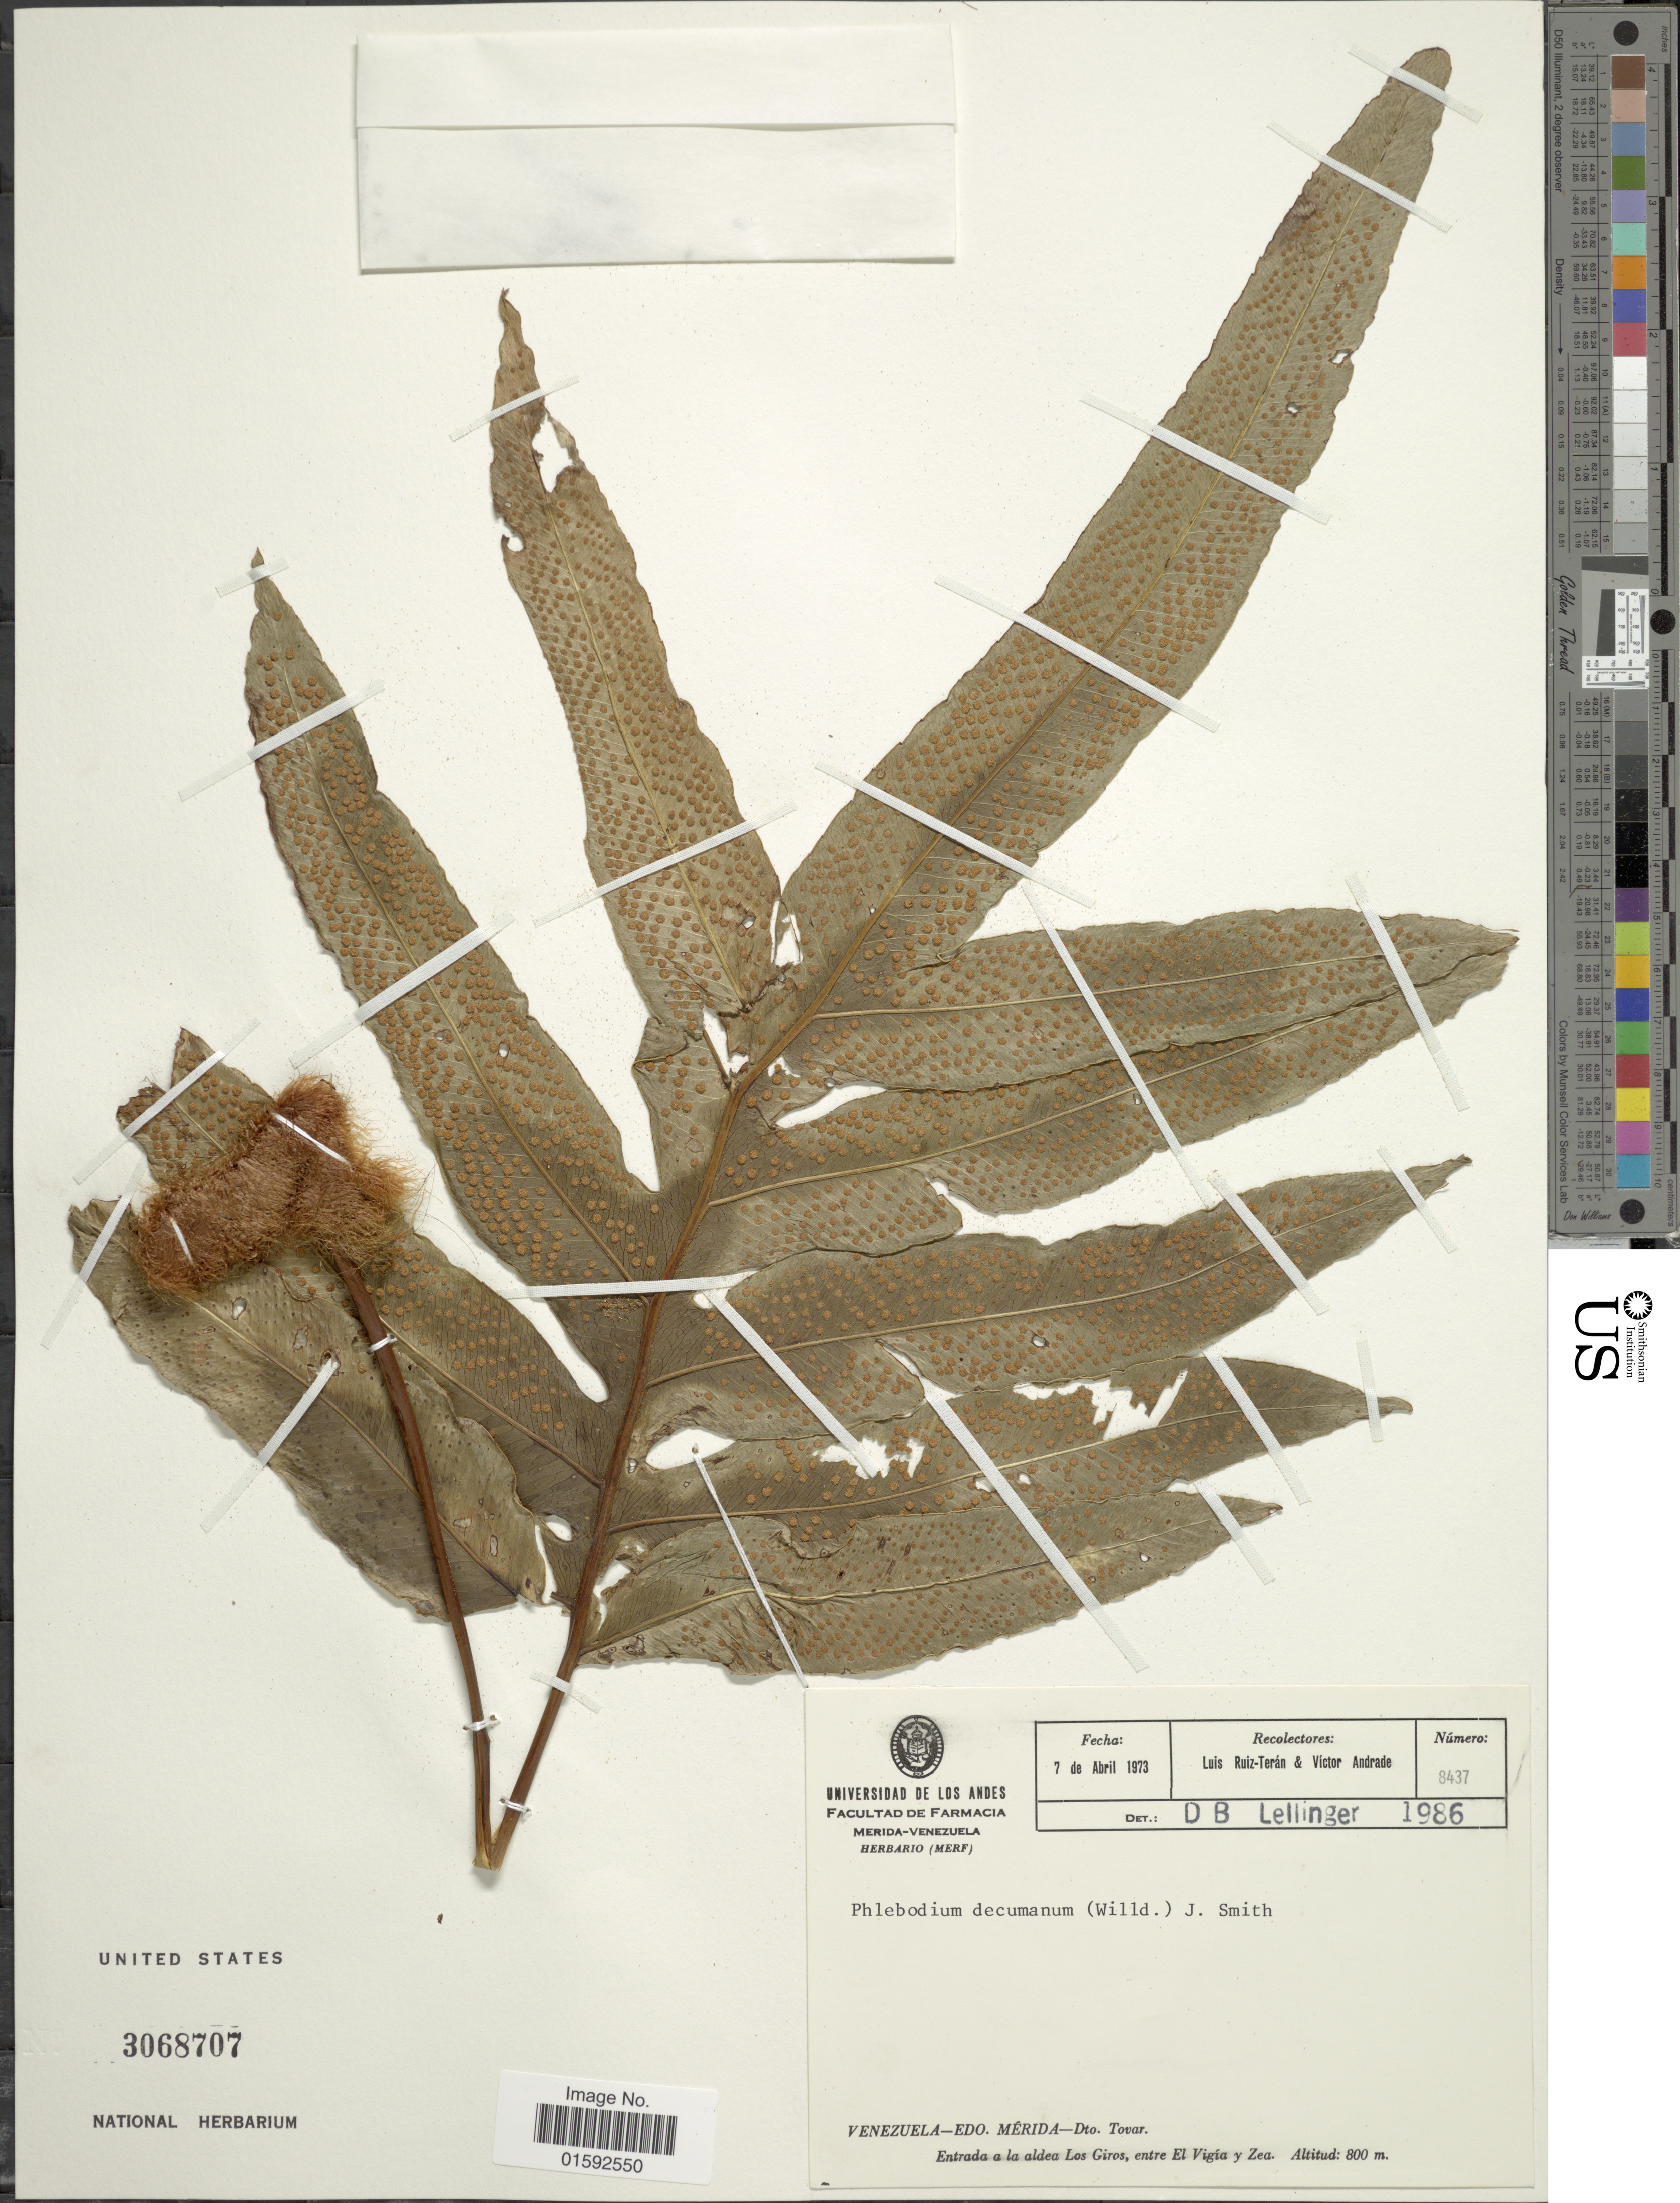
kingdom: Plantae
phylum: Tracheophyta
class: Polypodiopsida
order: Polypodiales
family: Polypodiaceae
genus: Phlebodium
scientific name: Phlebodium decumanum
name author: (Willd.) J. Sm.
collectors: L. E. Ruíz-Terán & V. Andrade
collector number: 8437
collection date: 1973-04-07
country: Venezuela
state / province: Mérida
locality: Venezuela Edo. Mérida-Dtto. Tovar, Entrada a la aldea Los Giros, entre El Vigia y Zea.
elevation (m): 800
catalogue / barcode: US 3068707